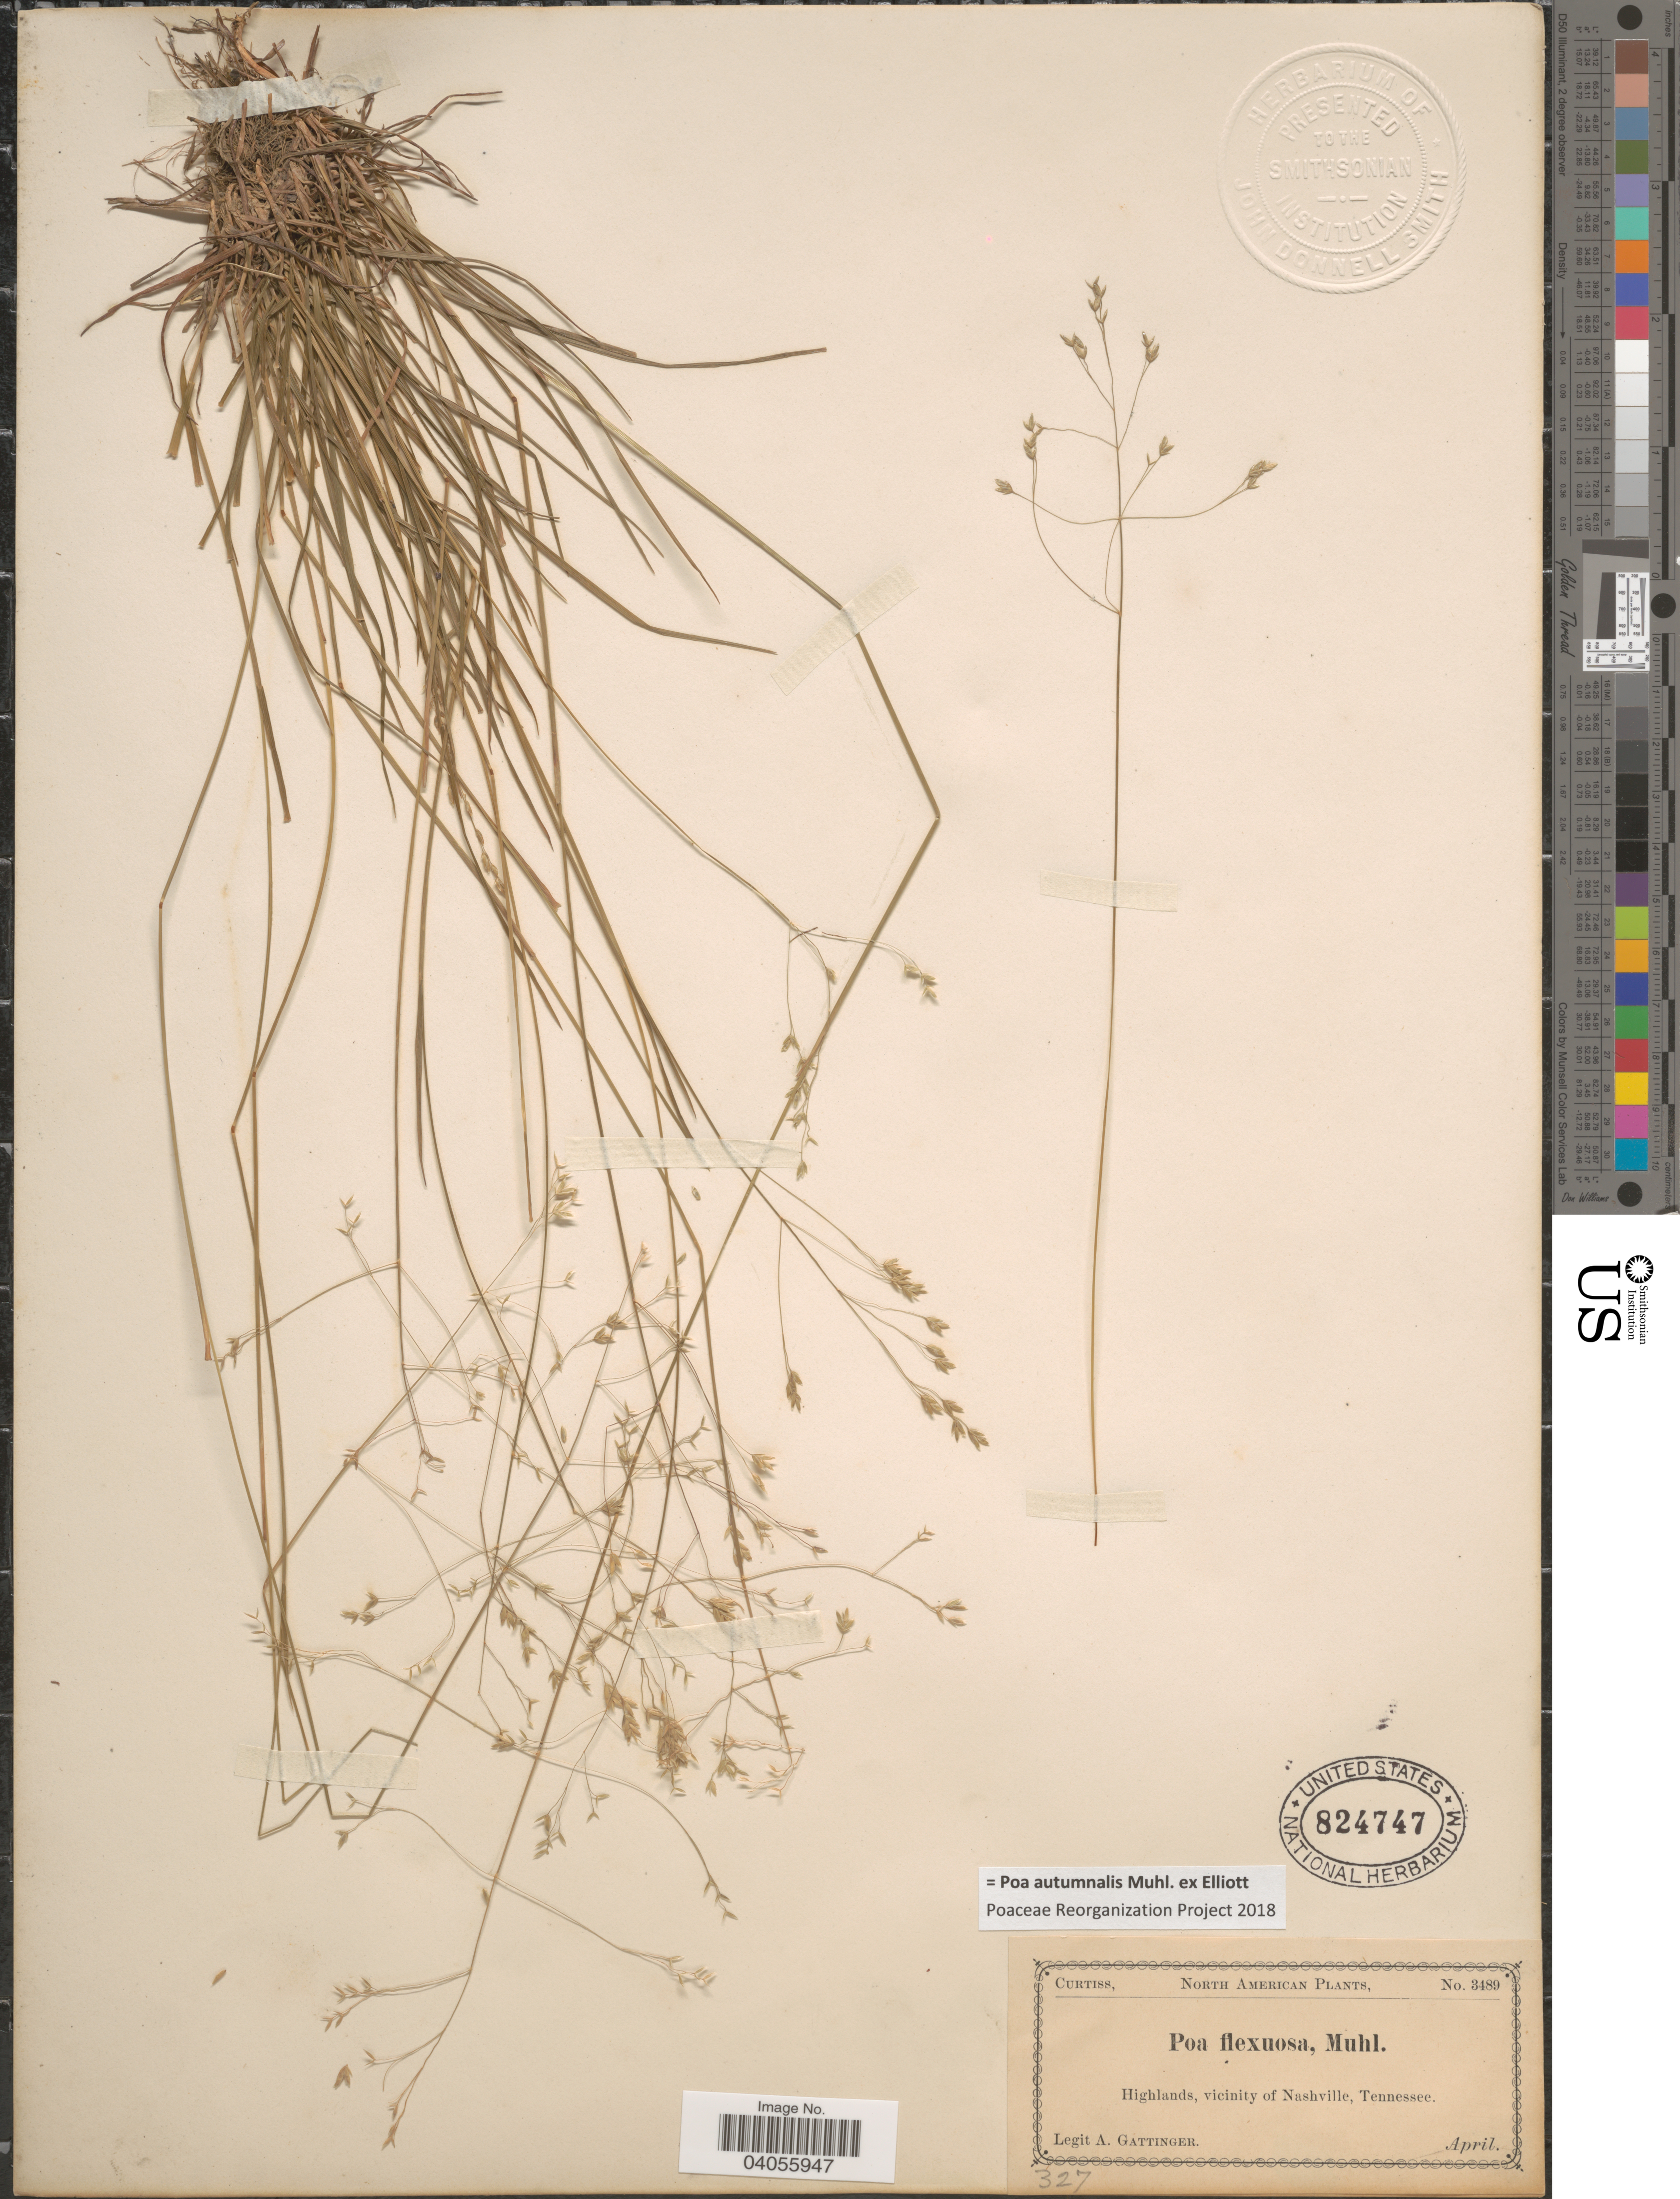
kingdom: Plantae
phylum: Tracheophyta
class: Liliopsida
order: Poales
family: Poaceae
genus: Poa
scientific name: Poa autumnalis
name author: Muhl. ex Elliott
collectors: A. Gattinger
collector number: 3489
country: United States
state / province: Tennessee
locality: Curtiss. Highlands, vicinity of Nashville.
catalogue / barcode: US 824747